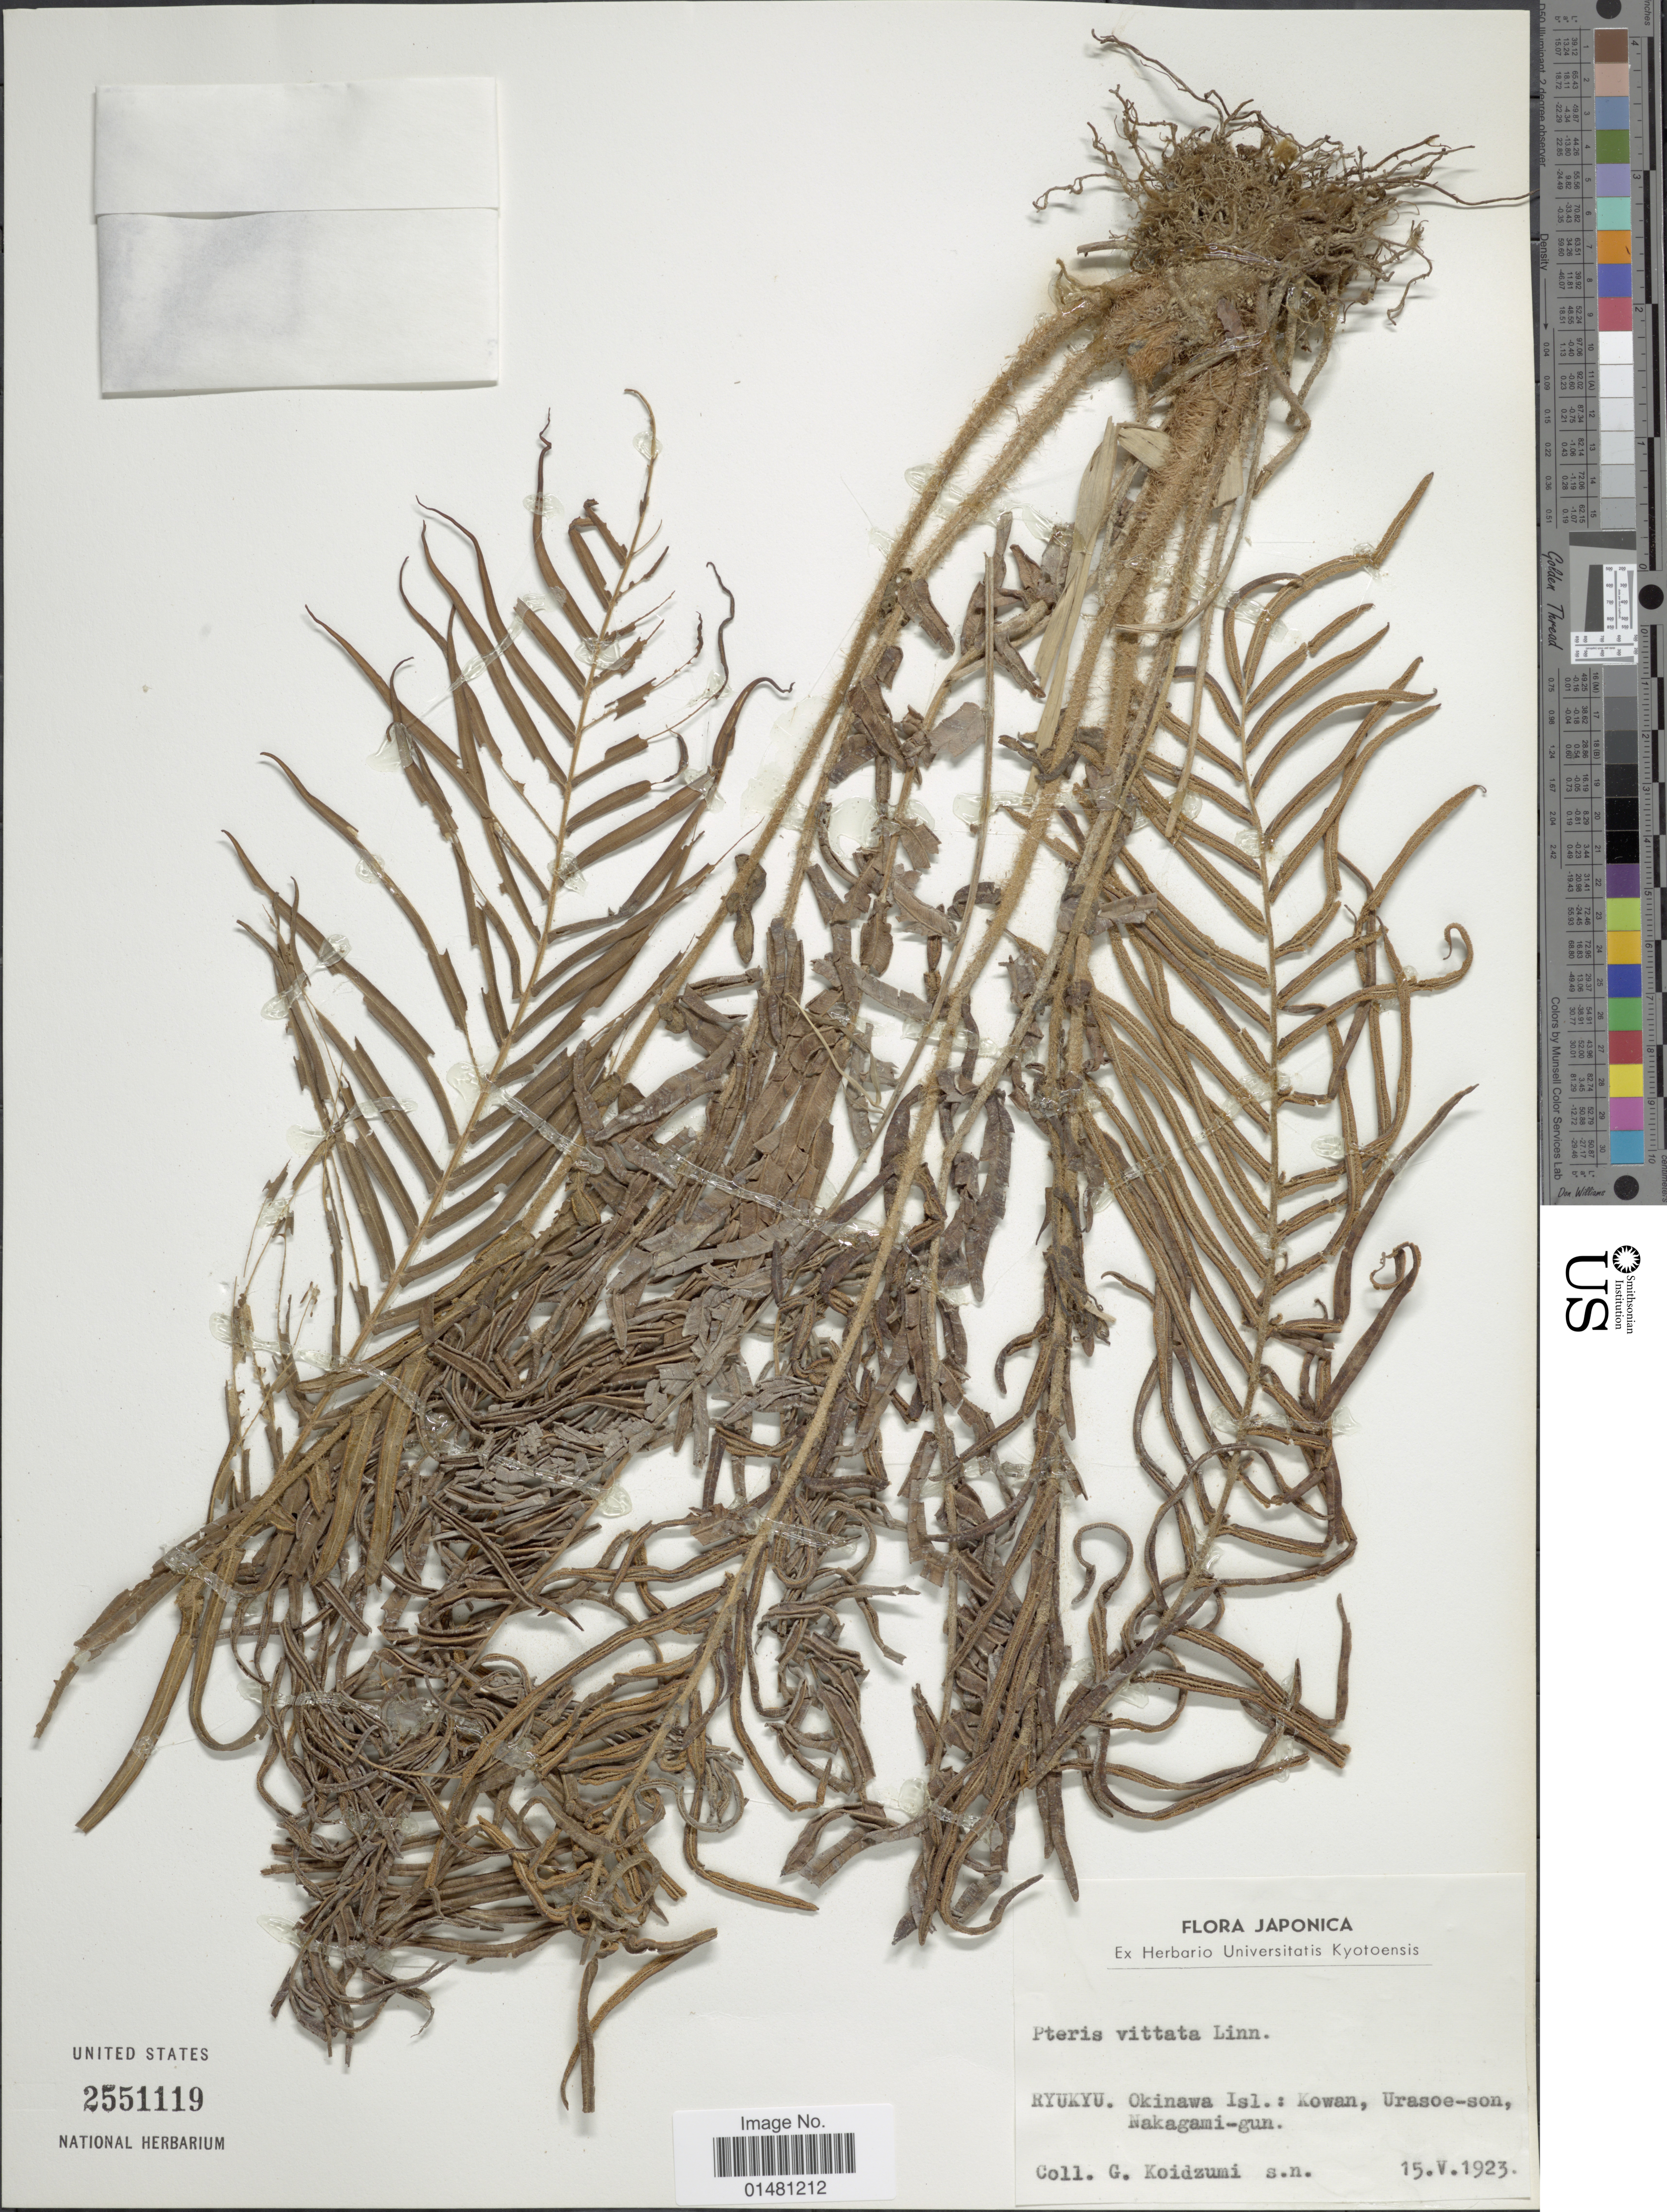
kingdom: Plantae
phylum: Tracheophyta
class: Polypodiopsida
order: Polypodiales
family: Pteridaceae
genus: Pteris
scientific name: Pteris vittata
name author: L.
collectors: G. Koidzumi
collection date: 1923-05-15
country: Japan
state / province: Okinawa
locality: Ryukyu. Ikonawa Isl.: Kowan, Urasoe-son, Nakagami-gun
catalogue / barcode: US 2551119